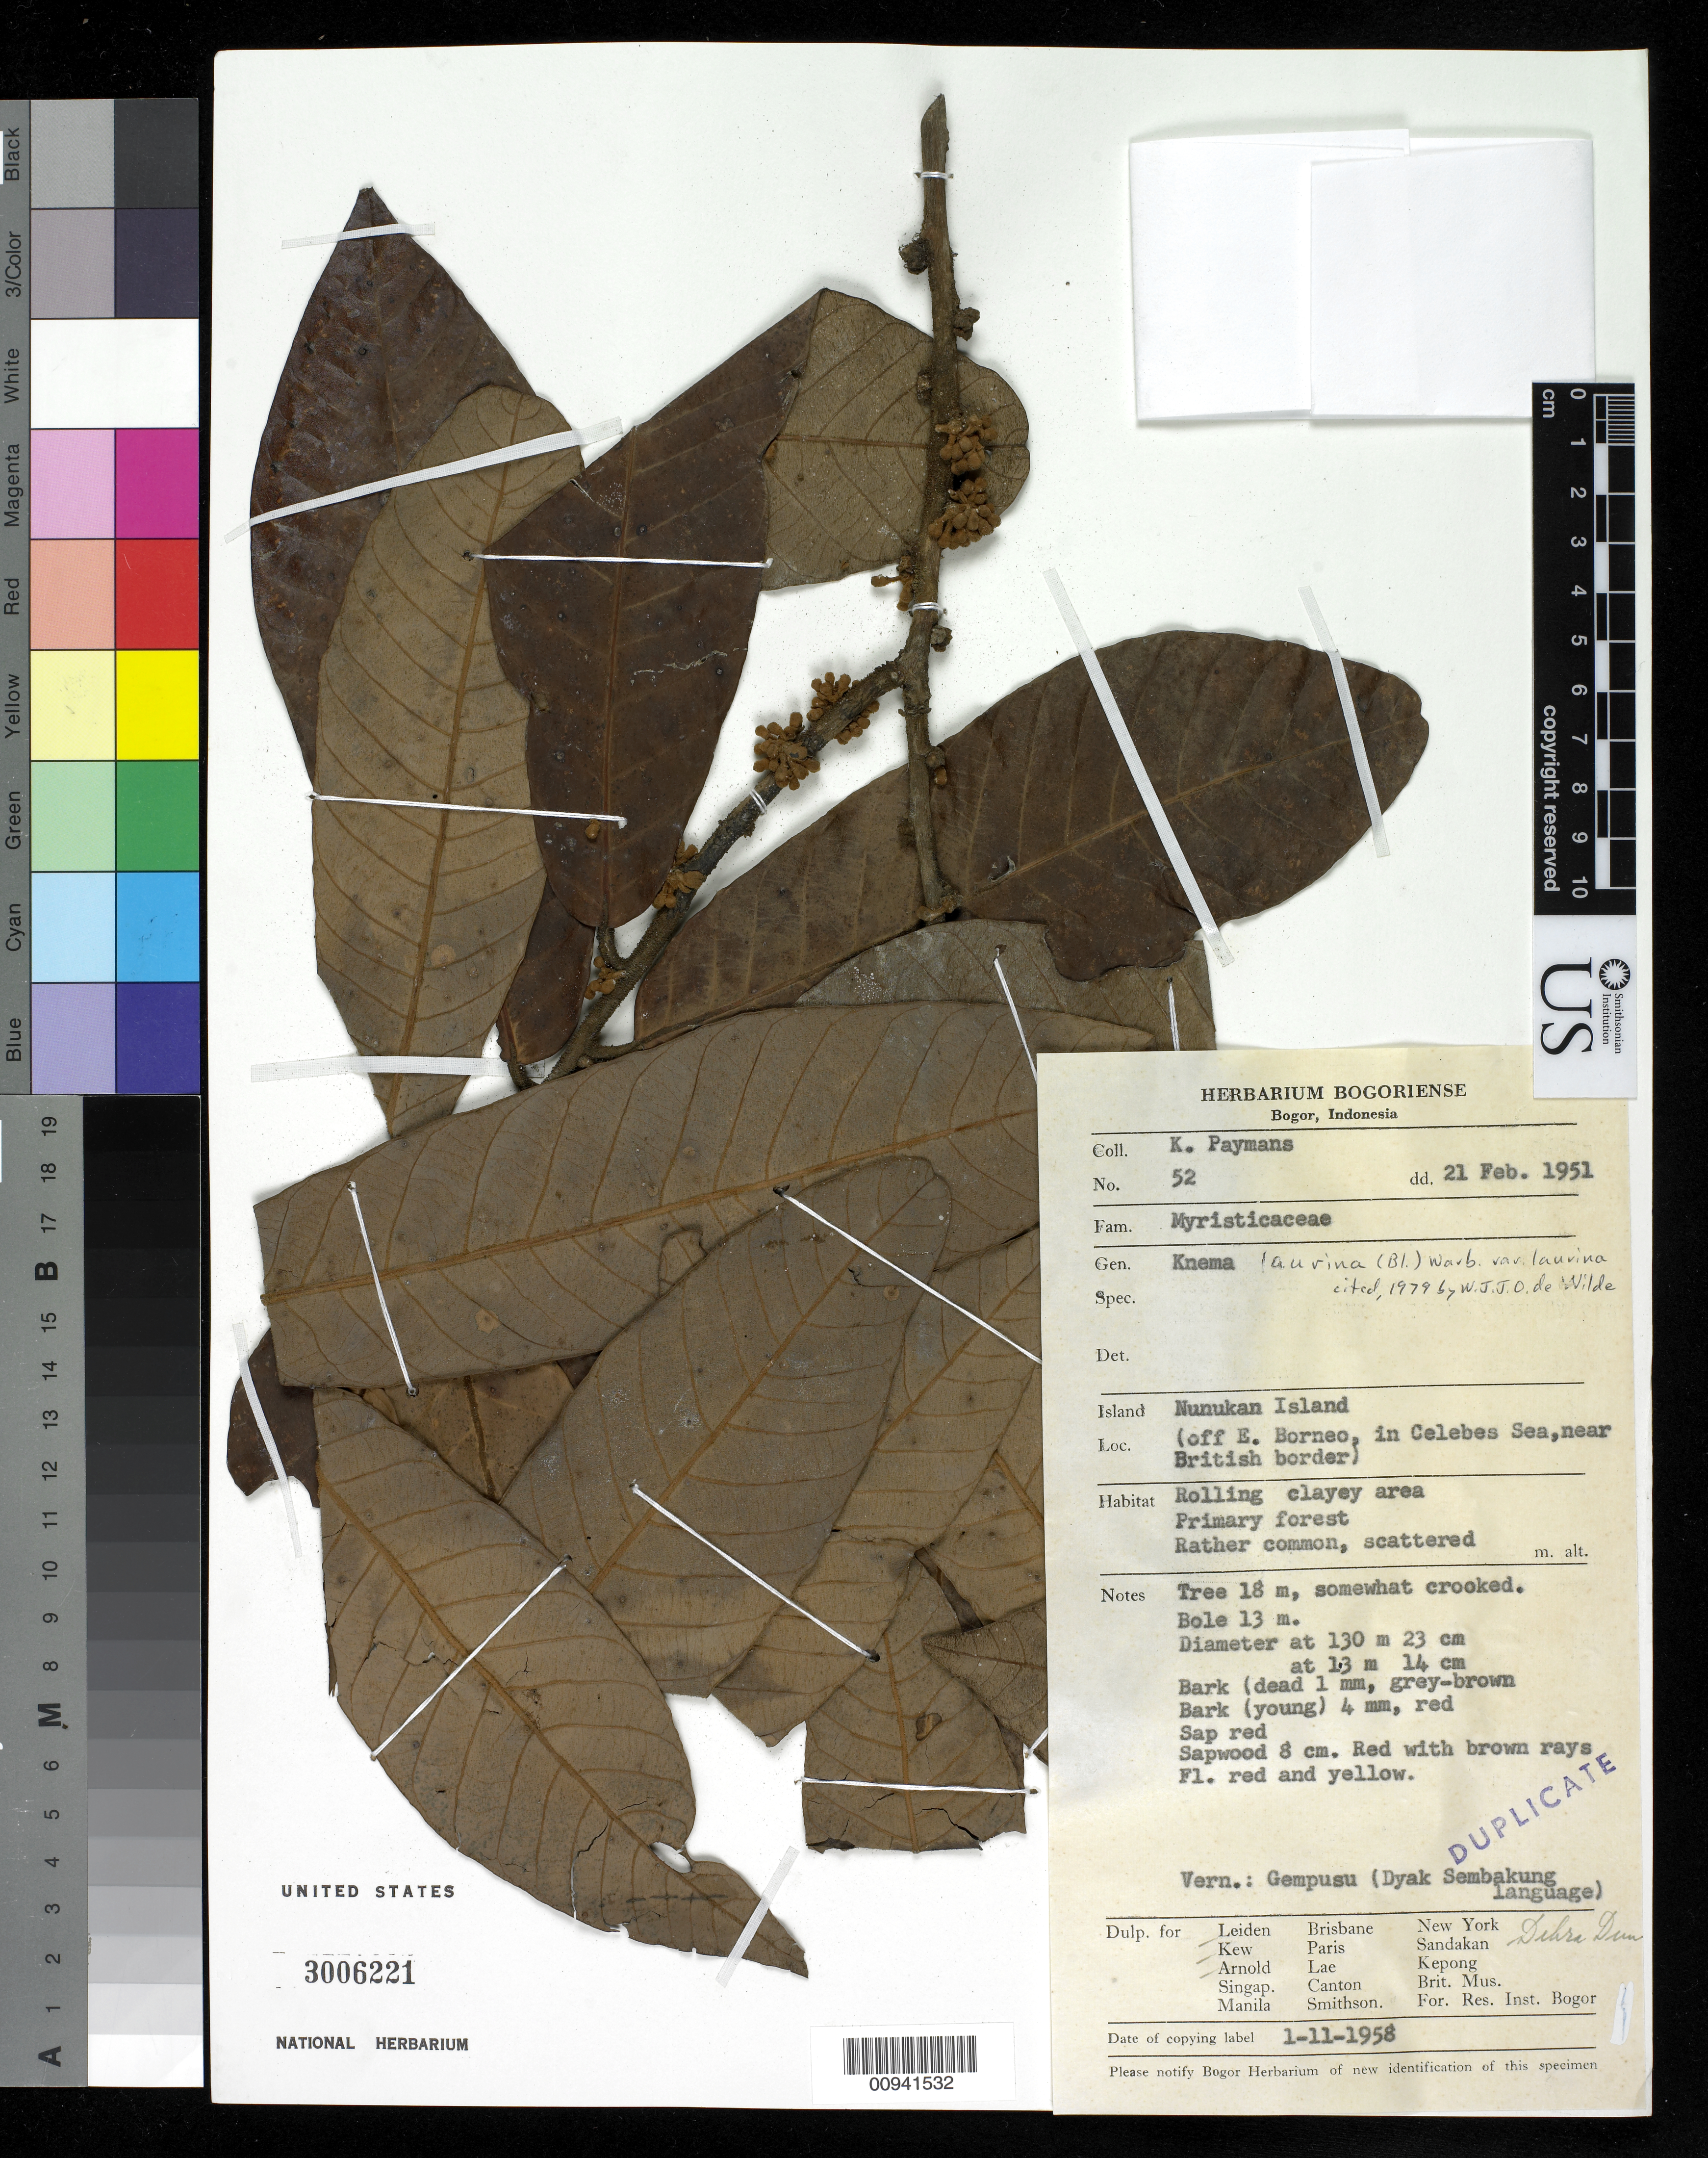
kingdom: Plantae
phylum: Tracheophyta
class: Magnoliopsida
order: Magnoliales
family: Myristicaceae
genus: Knema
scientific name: Knema laurina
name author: Warb.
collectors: K. Paymans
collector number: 52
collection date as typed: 21 Feb 1951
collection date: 1951-02-21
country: Indonesia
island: Nunukan I.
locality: off E. Borneo, in Celebes Sea near British border.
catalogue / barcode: US 3006221